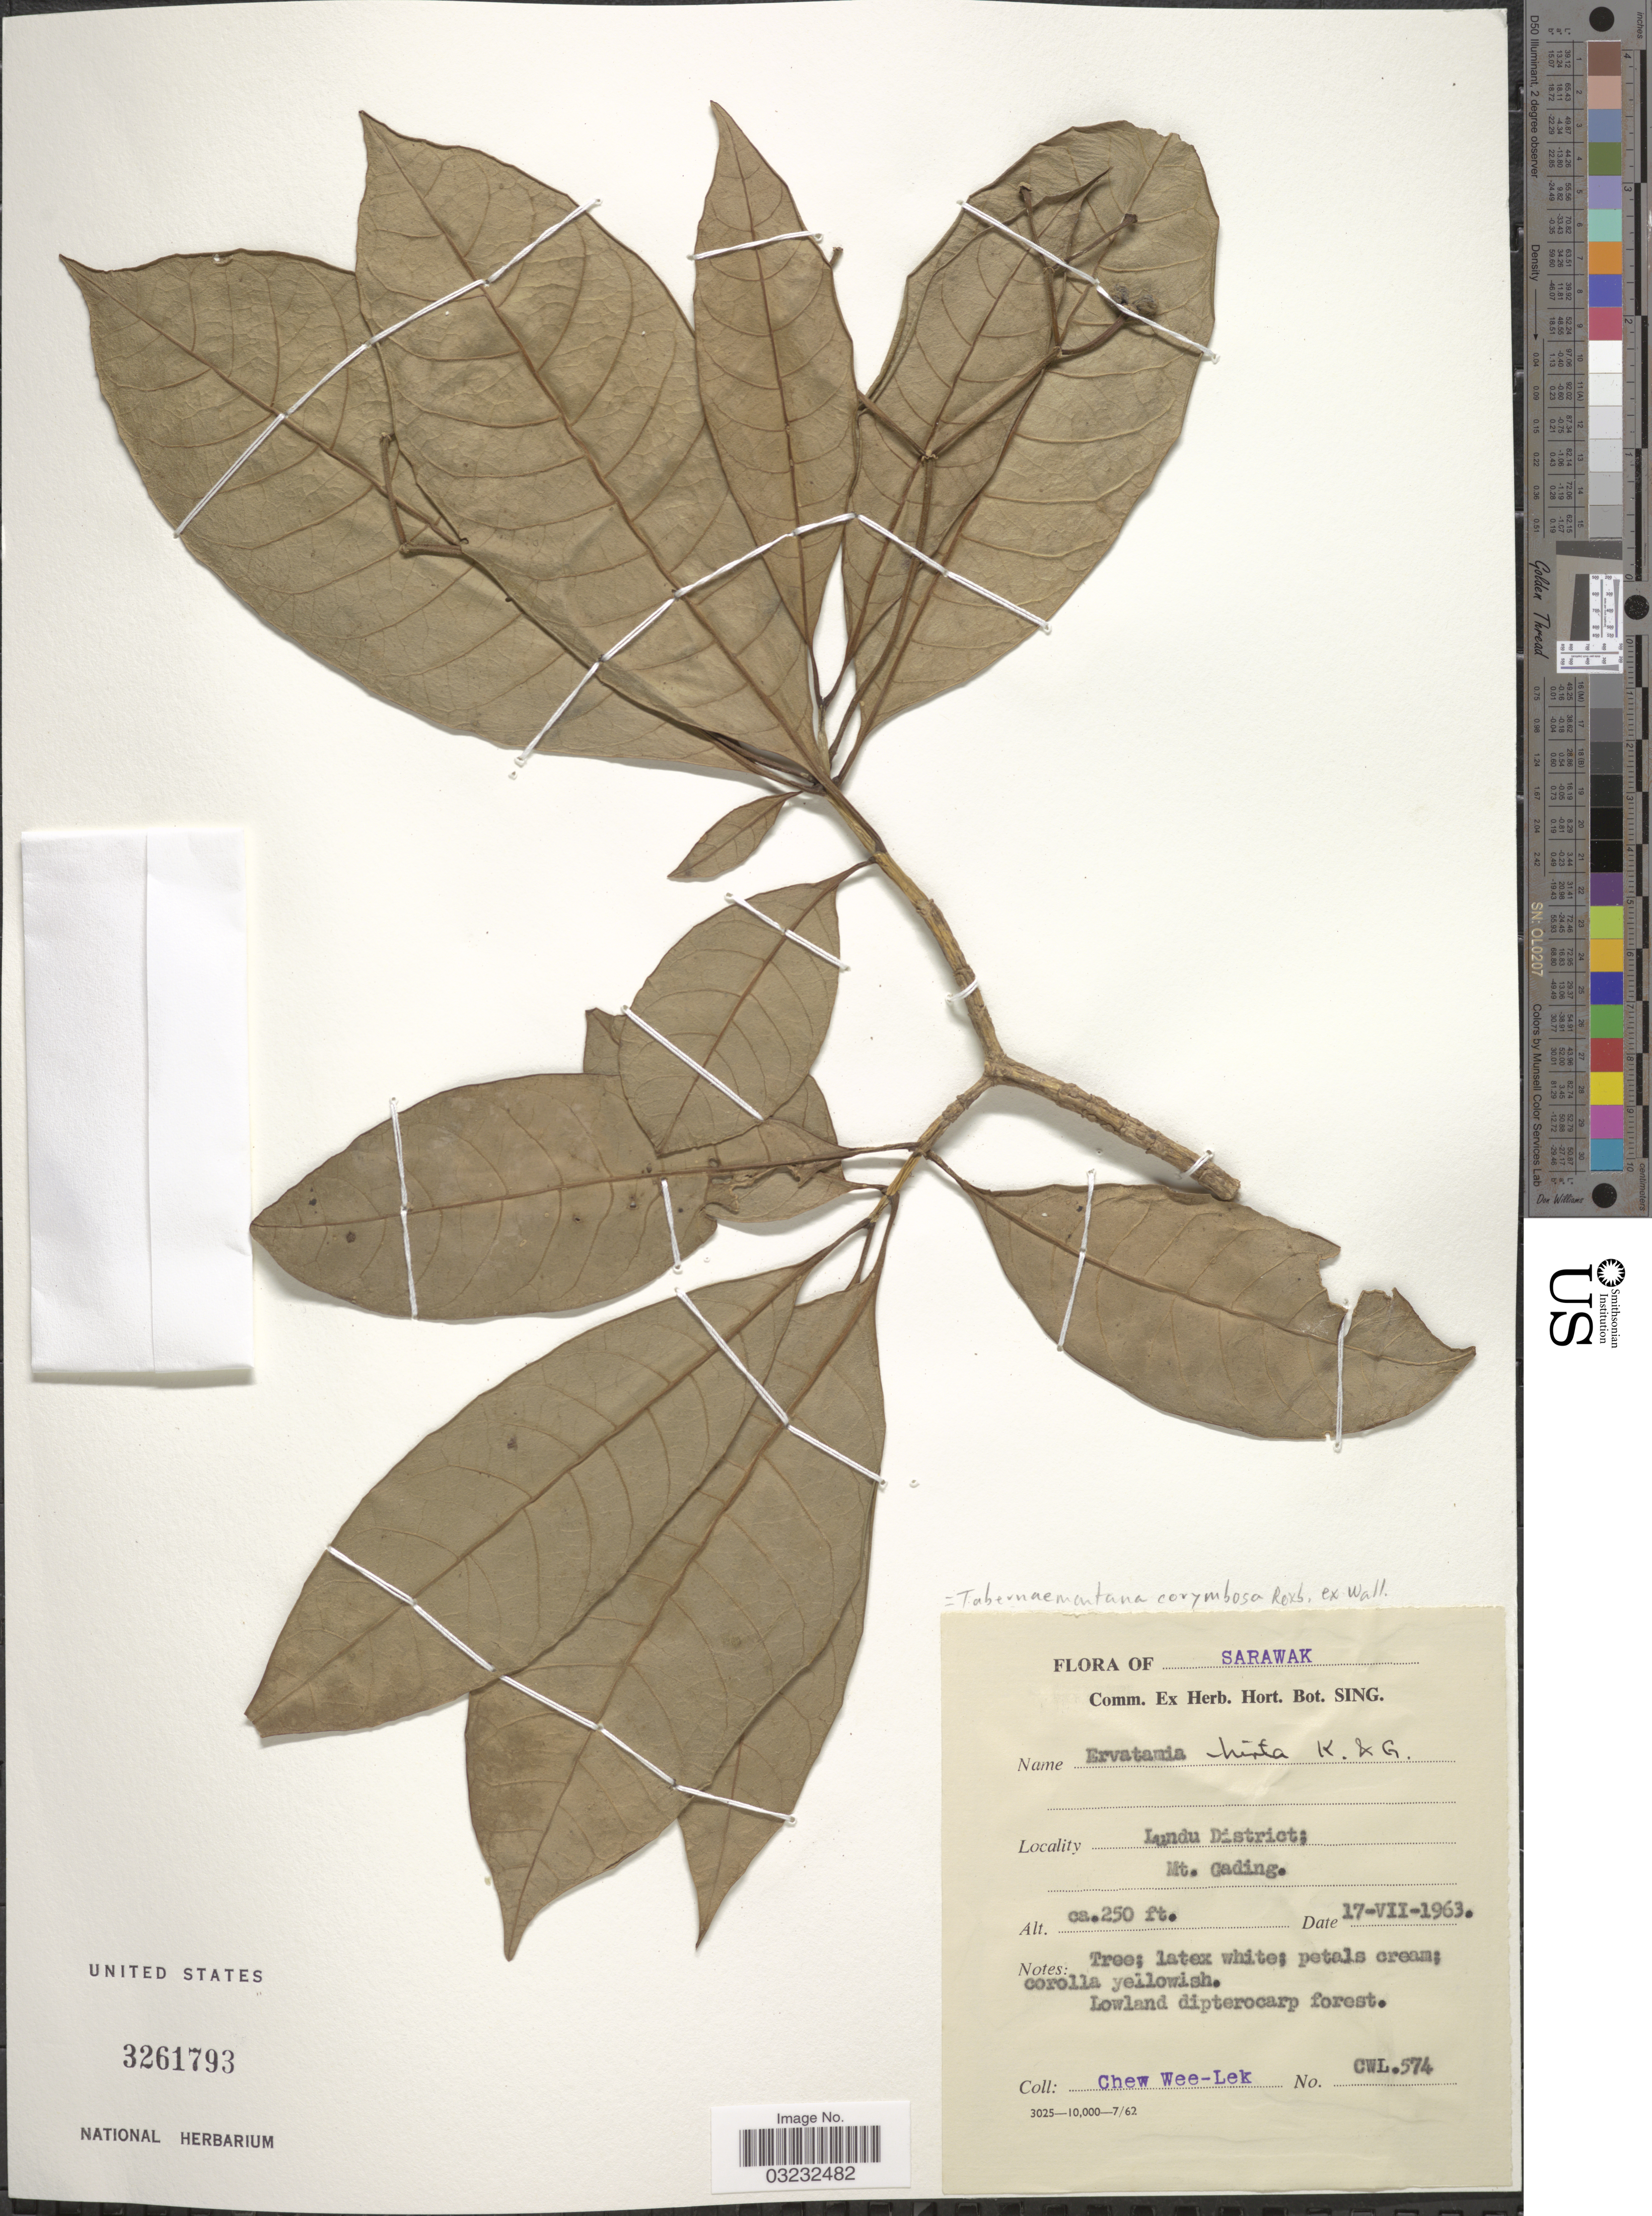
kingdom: Plantae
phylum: Tracheophyta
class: Magnoliopsida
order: Gentianales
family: Apocynaceae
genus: Tabernaemontana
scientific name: Tabernaemontana corymbosa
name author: Roxb. ex Wall.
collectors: W. Chew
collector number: CWL574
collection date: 1963-07-17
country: Malaysia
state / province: Sarawak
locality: Lundu District; Mt. Gading.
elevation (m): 76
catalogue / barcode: US 3261793